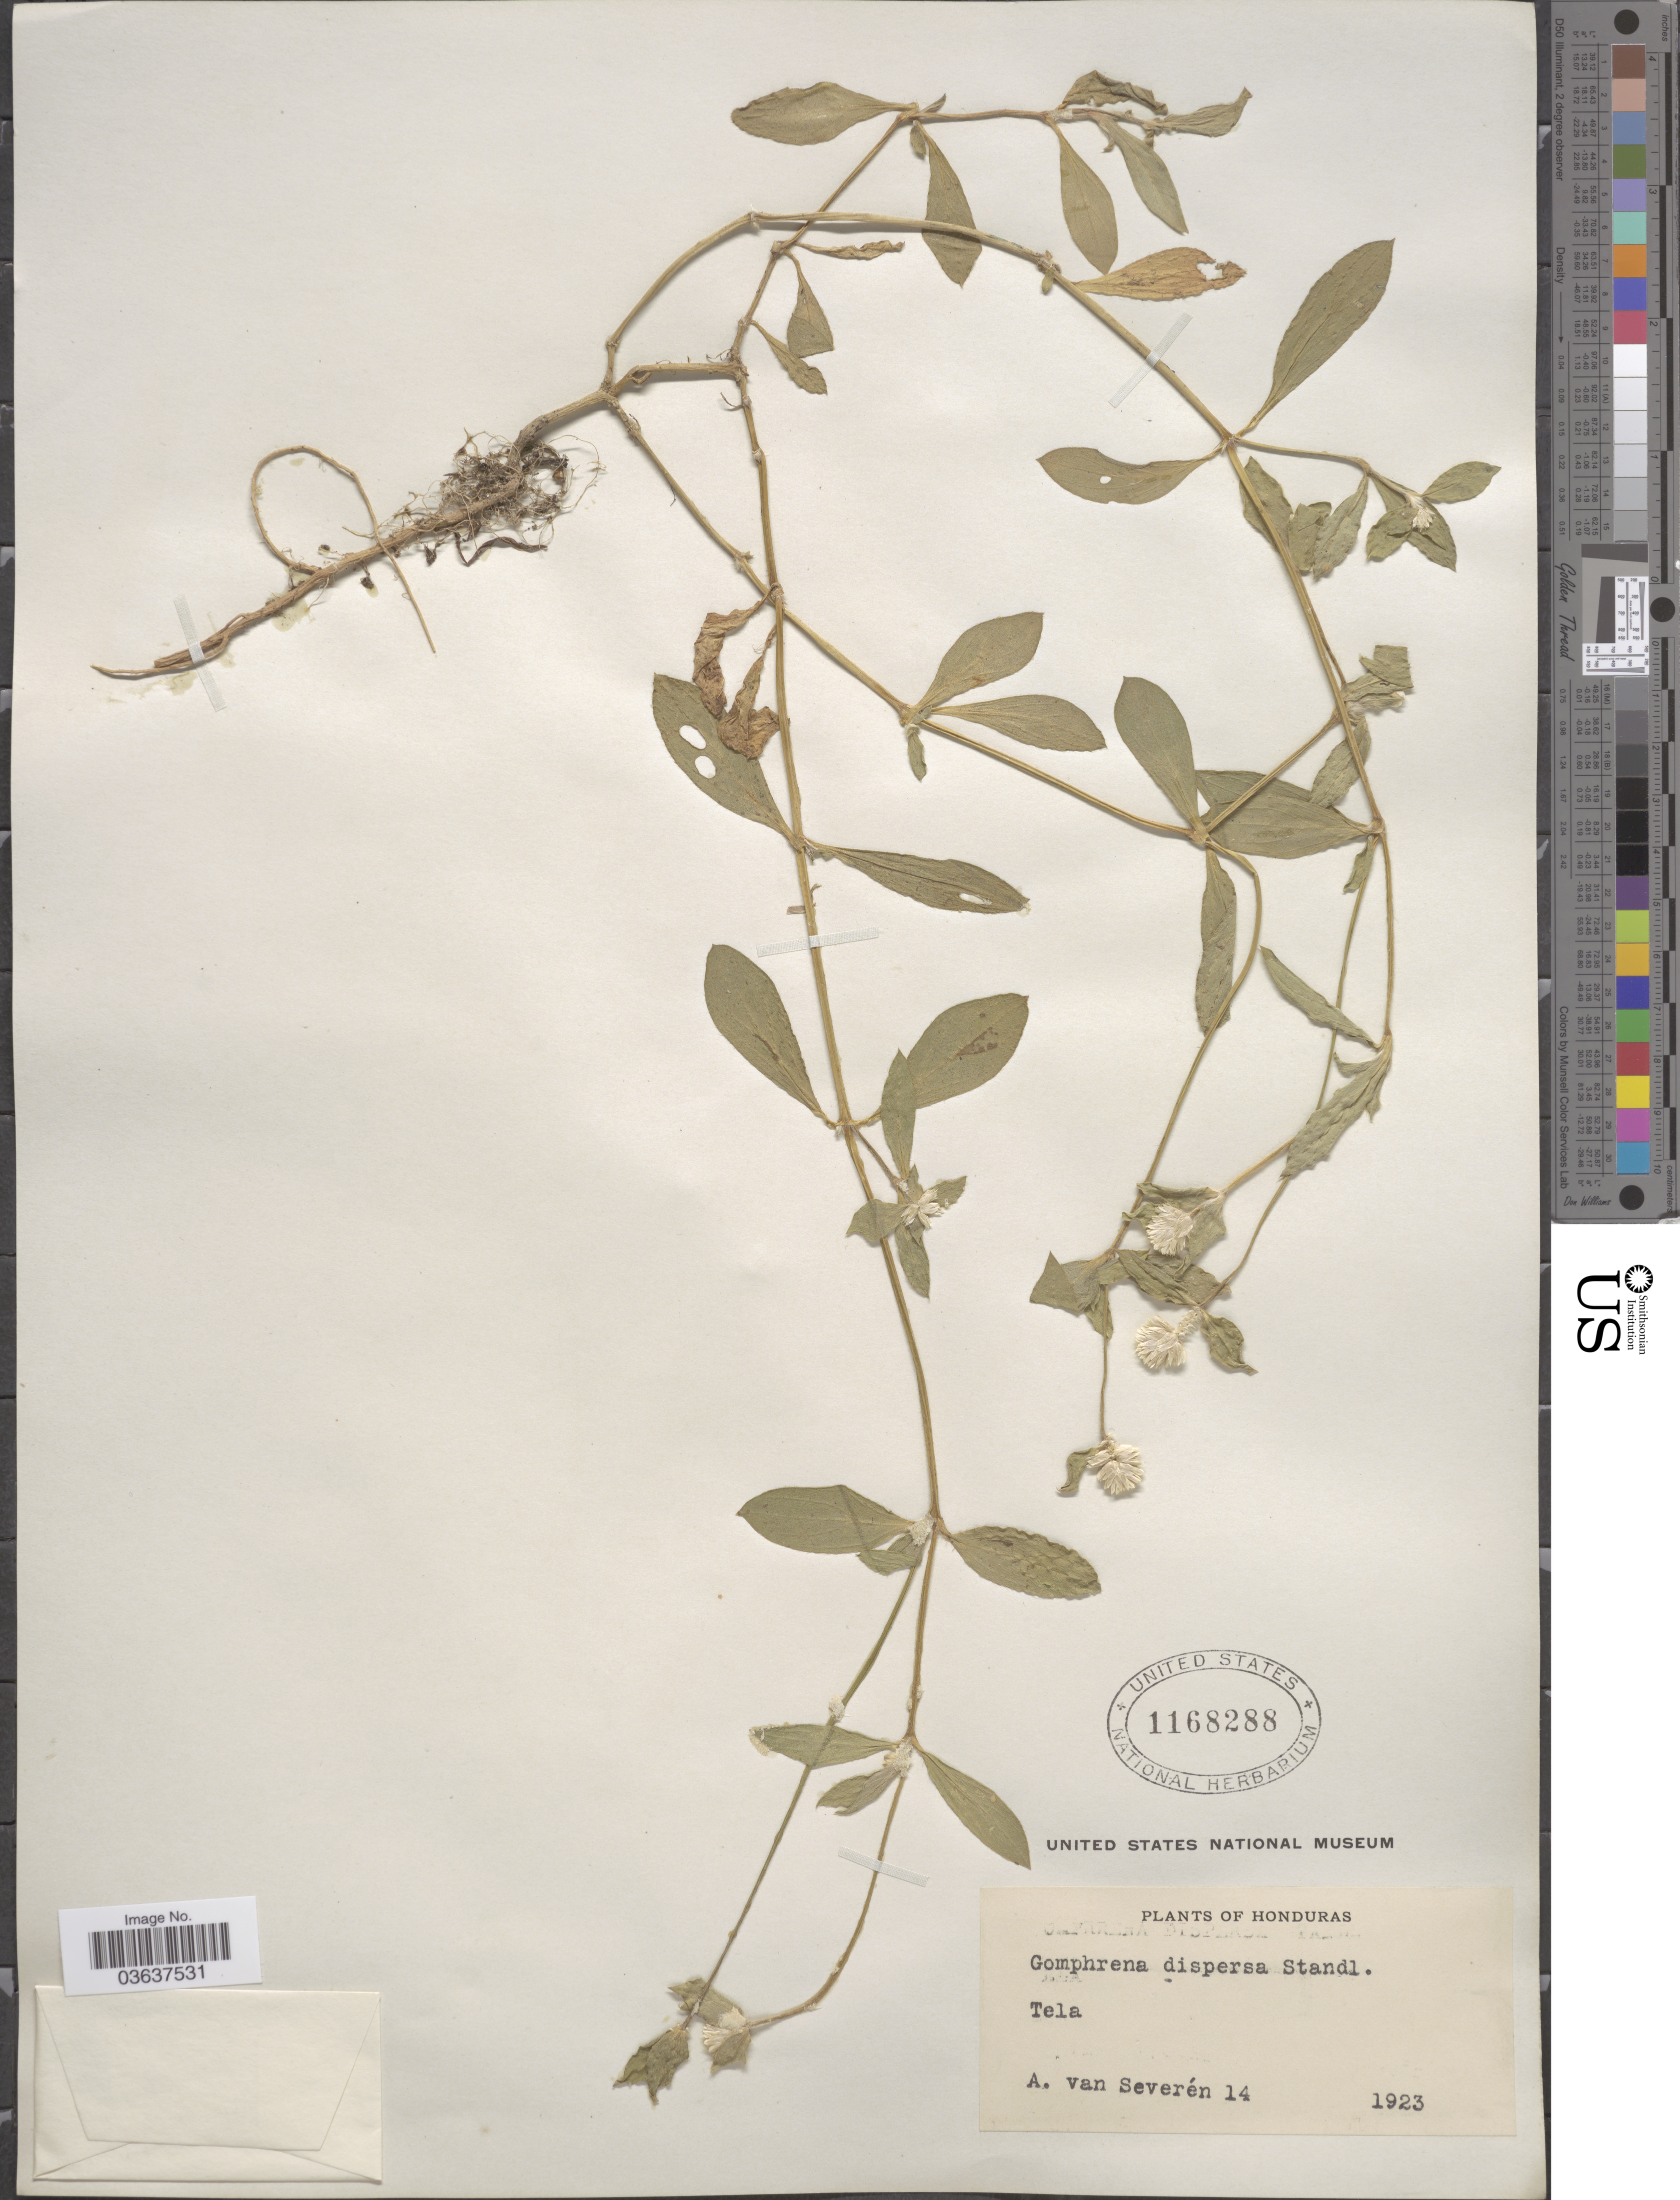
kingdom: Plantae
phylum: Tracheophyta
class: Magnoliopsida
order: Caryophyllales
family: Amaranthaceae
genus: Gomphrena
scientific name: Gomphrena dispersa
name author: Standl.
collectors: A. Van Severen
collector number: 14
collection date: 1923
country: Honduras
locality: Tela.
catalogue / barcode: US 1168288